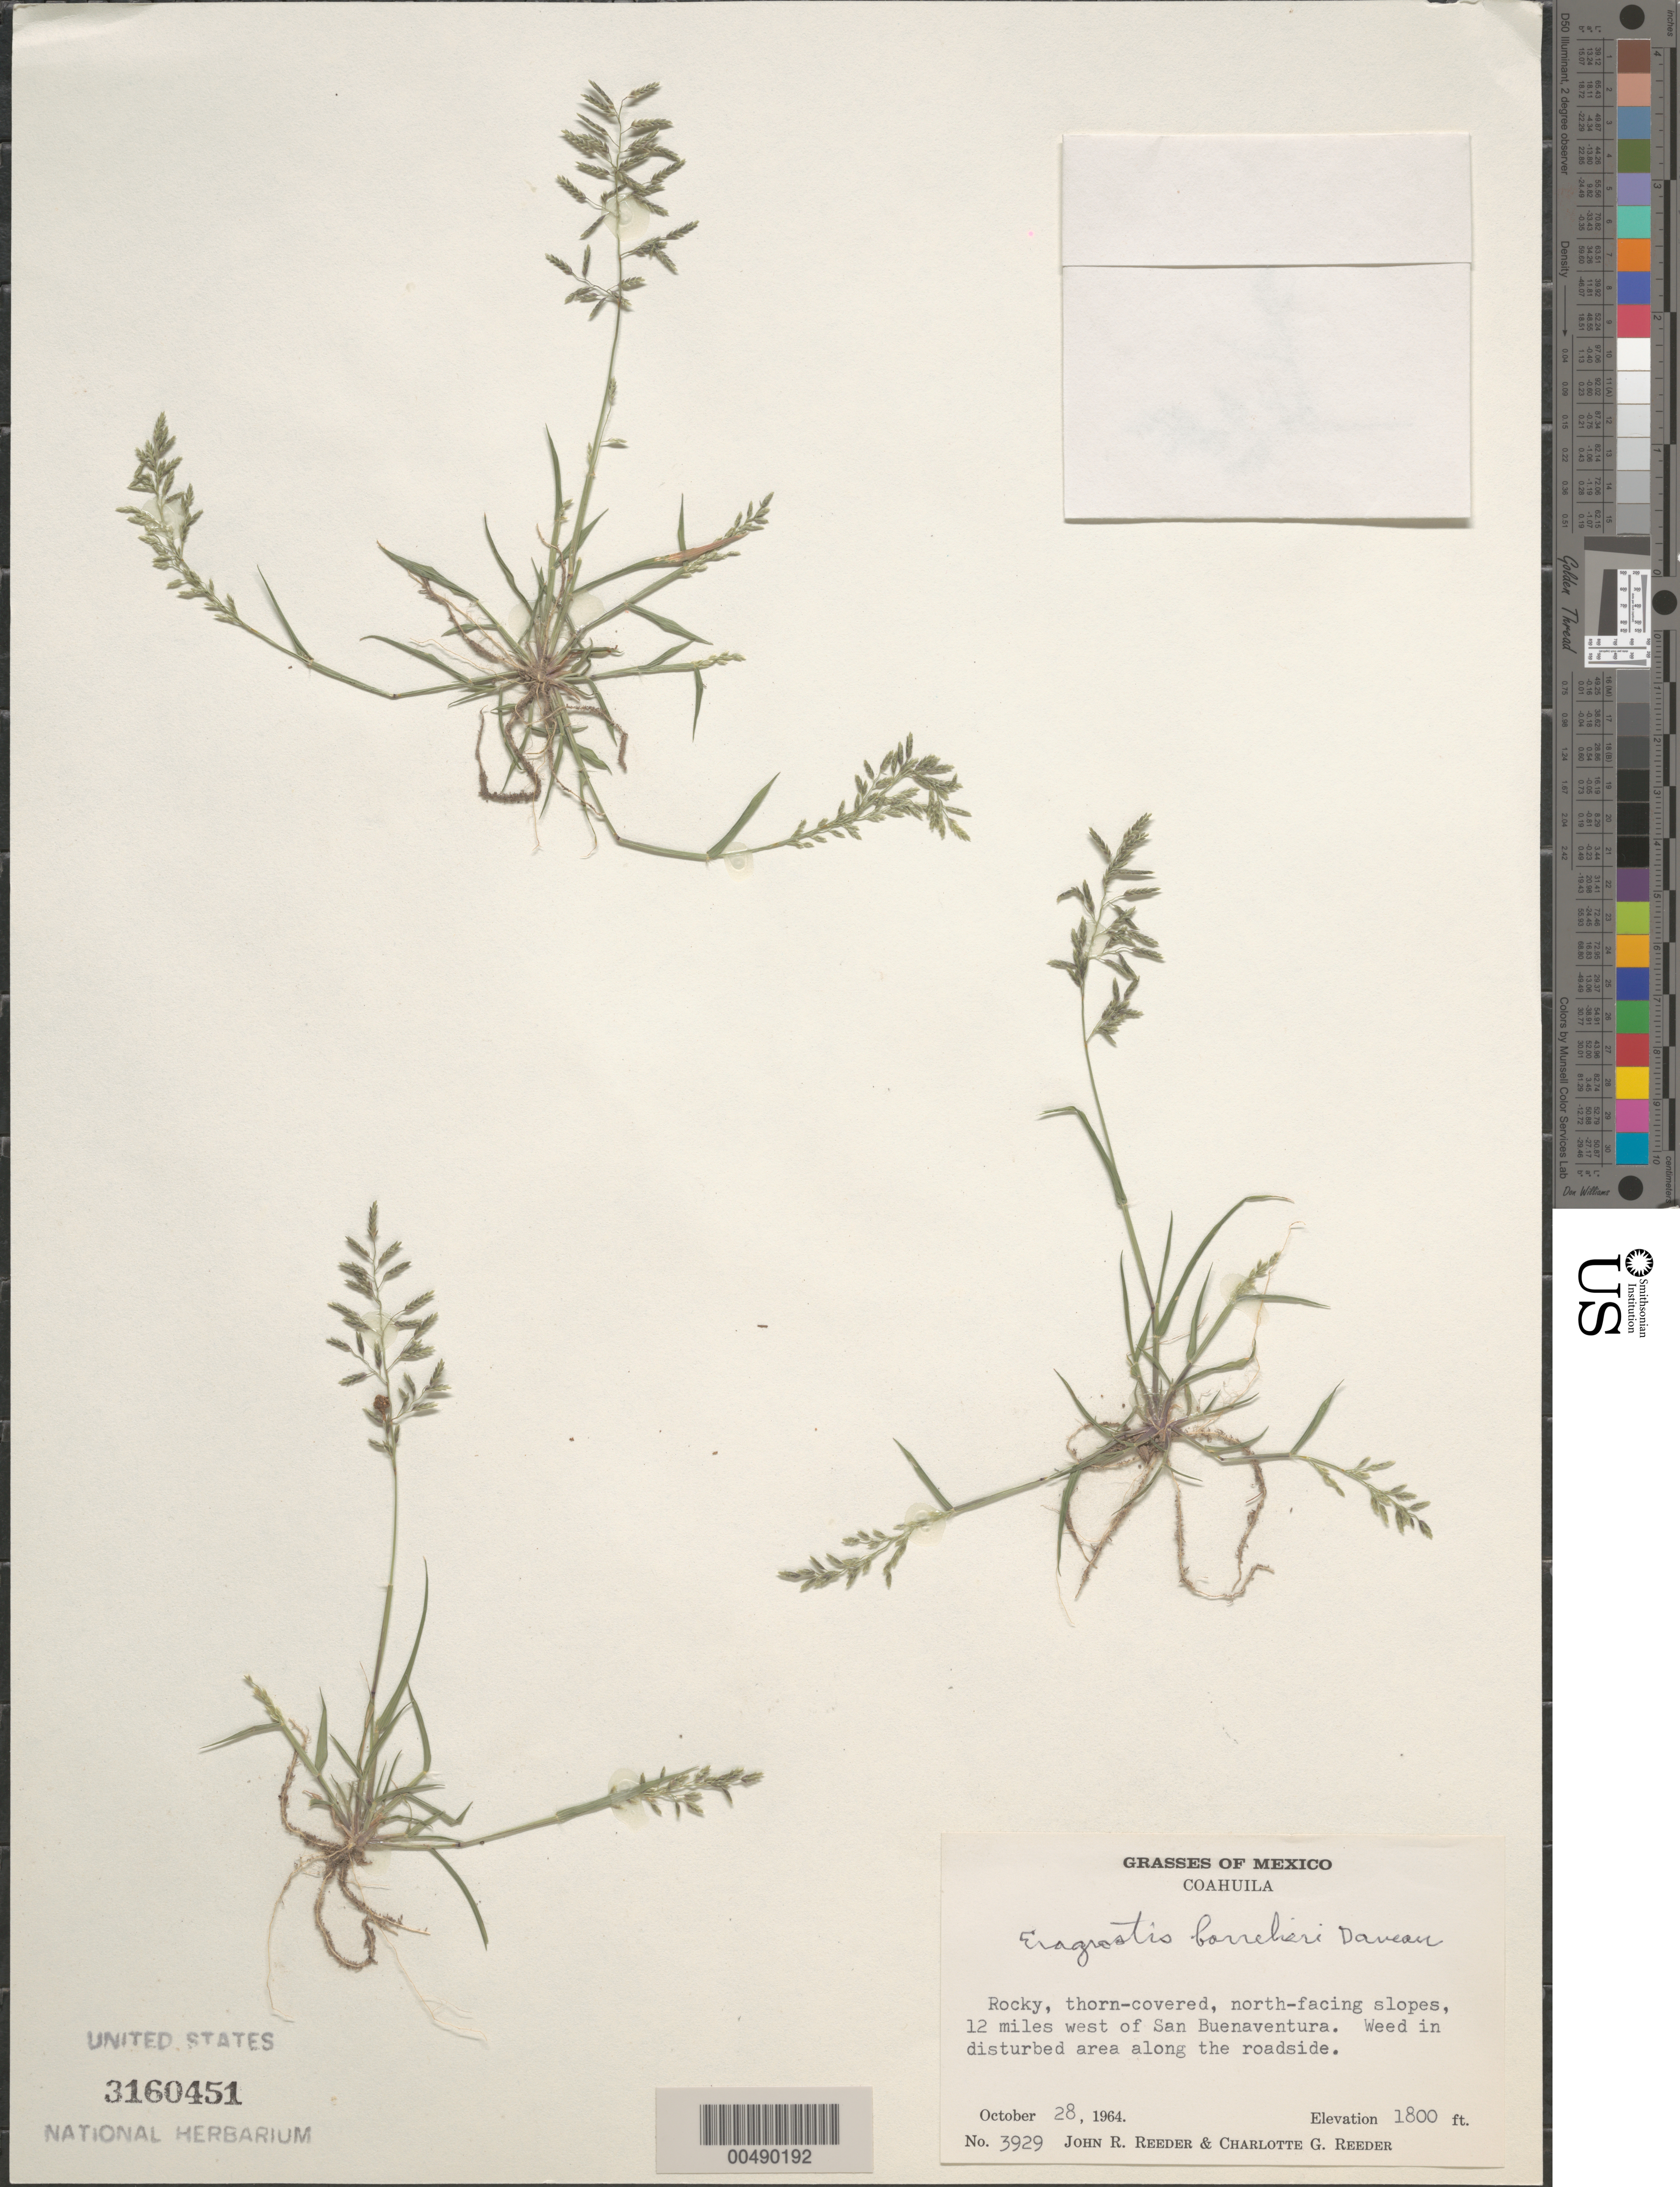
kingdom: Plantae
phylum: Tracheophyta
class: Liliopsida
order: Poales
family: Poaceae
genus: Eragrostis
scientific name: Eragrostis barrelieri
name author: Daveau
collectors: J. R. Reeder & C. G. Reeder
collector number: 3929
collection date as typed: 28 Oct 1964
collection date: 1964-10-28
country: Mexico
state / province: Coahuila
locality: N facing slopes, 12 mi W of San Buenaventura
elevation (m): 549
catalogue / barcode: US 3160451